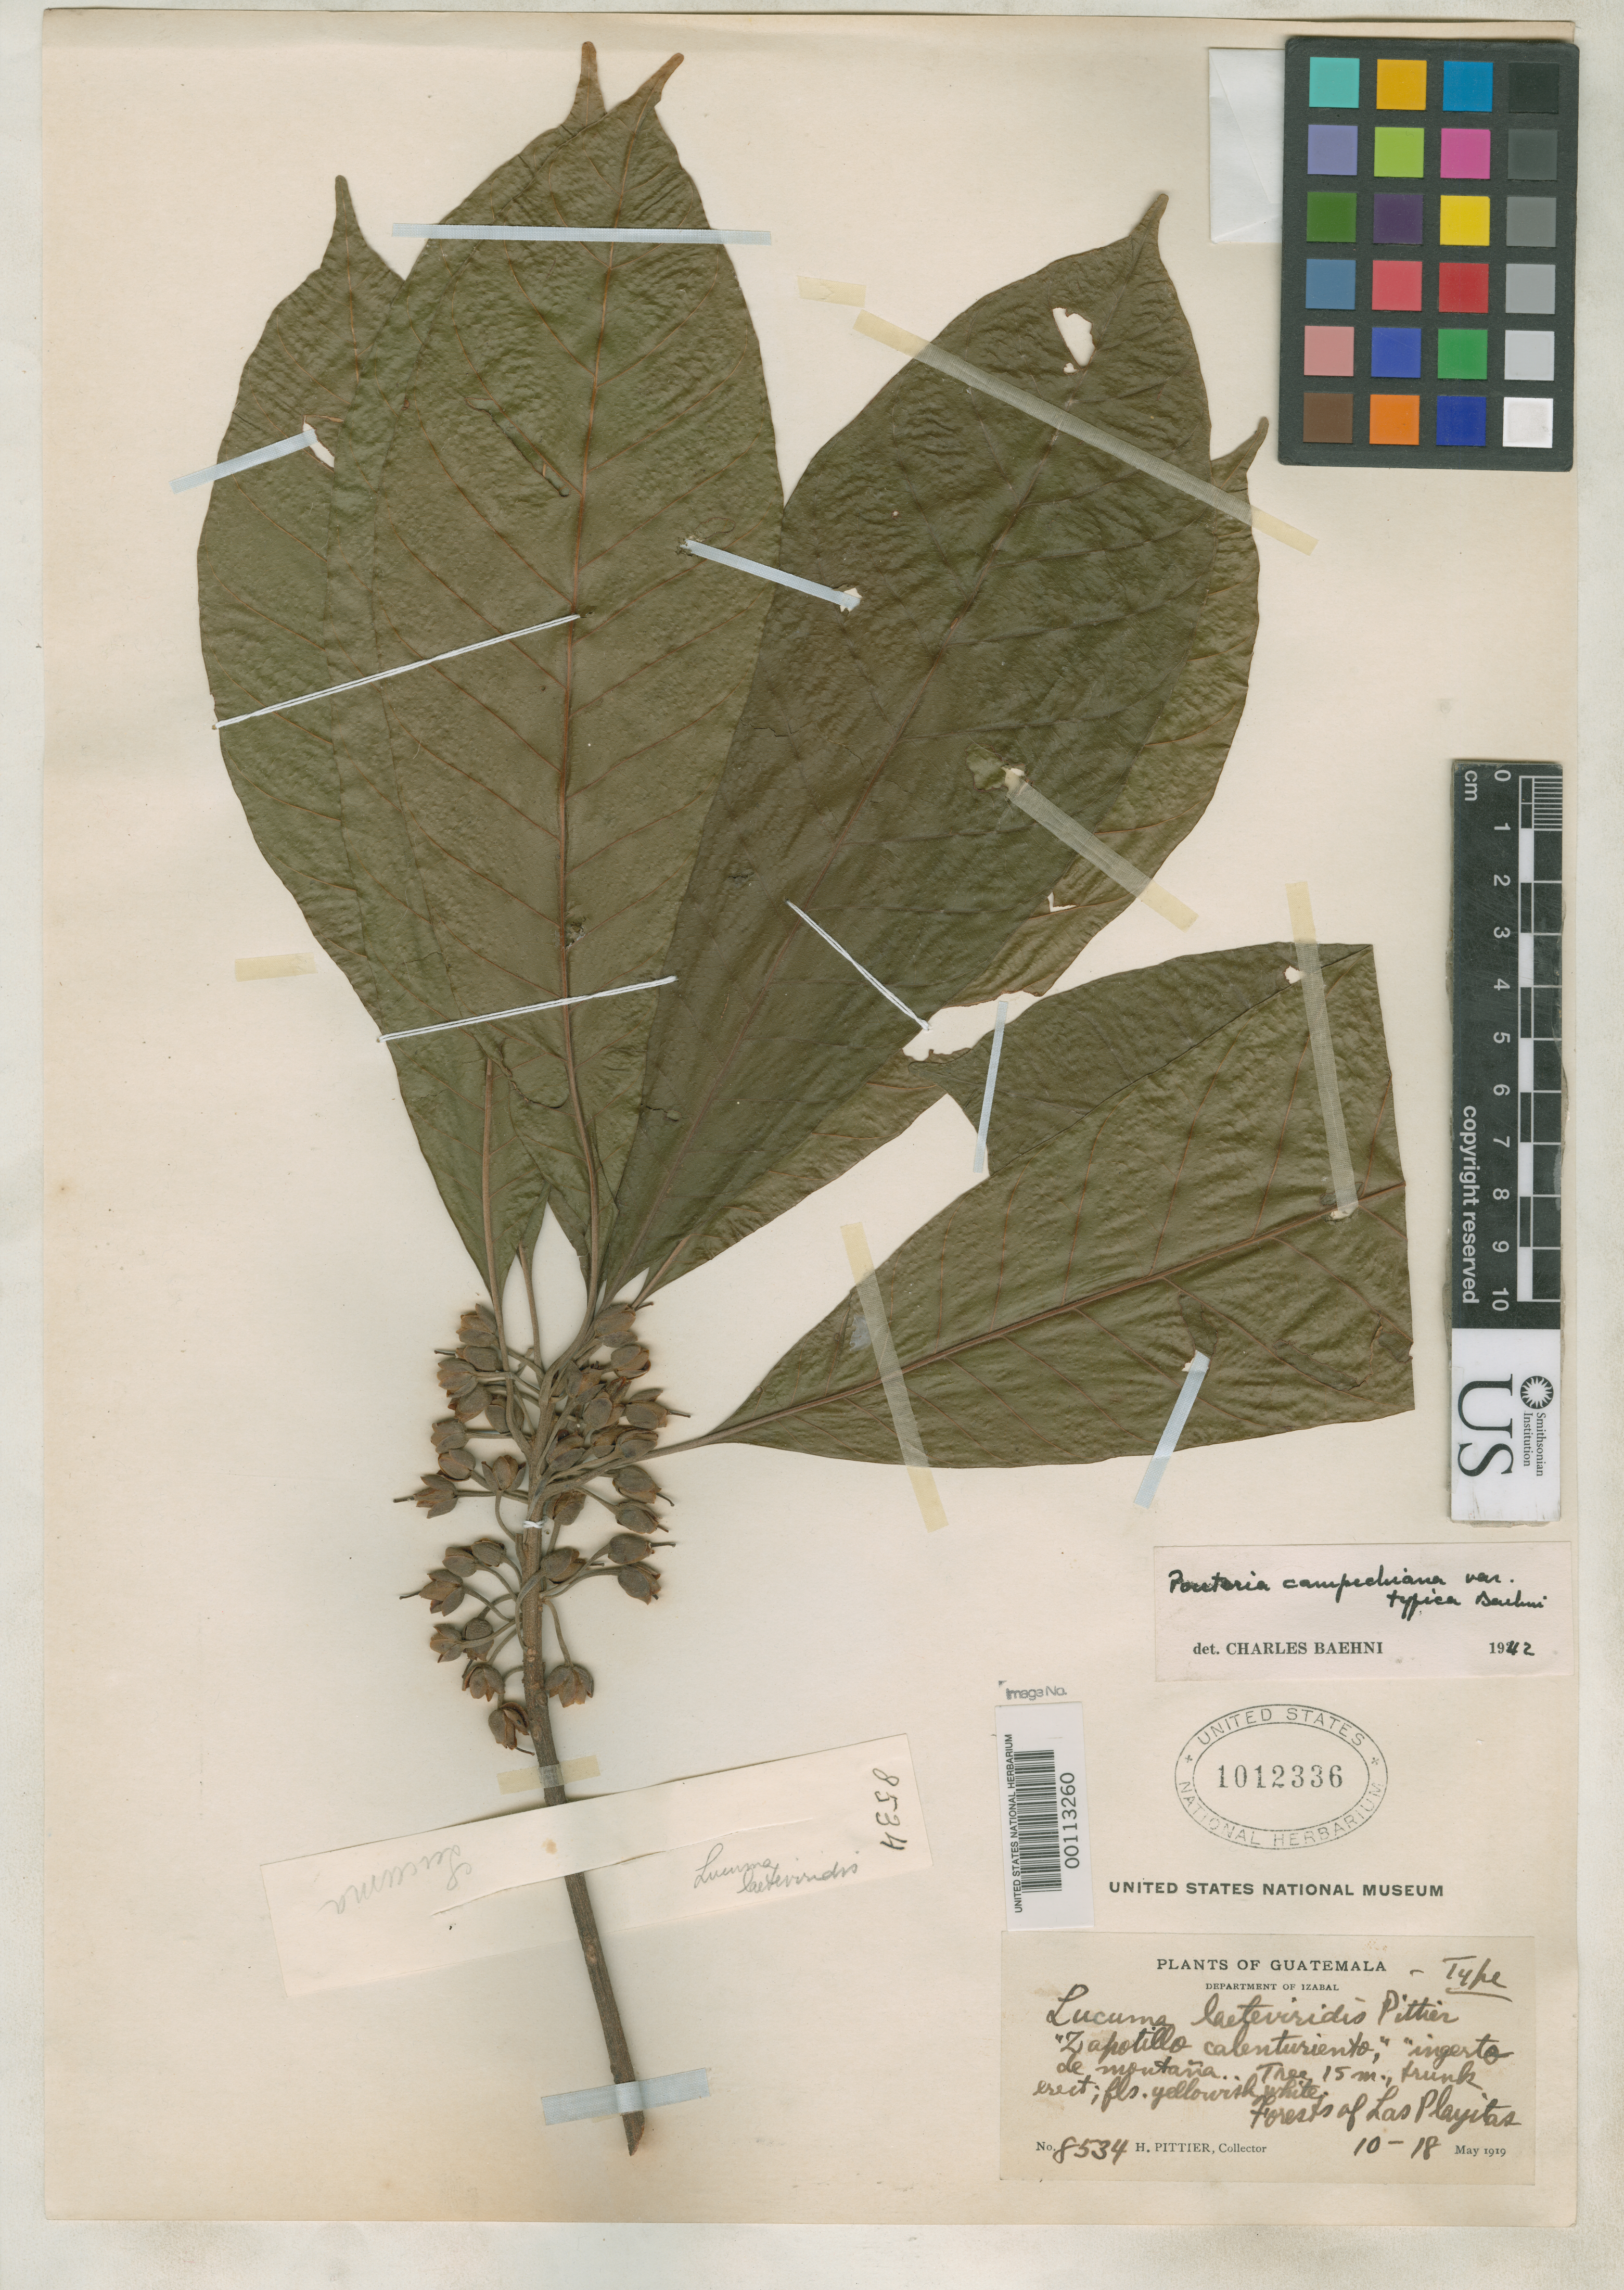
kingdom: Plantae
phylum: Tracheophyta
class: Magnoliopsida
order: Ericales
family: Sapotaceae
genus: Lucuma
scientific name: Lucuma laeteviridis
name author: Pittier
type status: Holotype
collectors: H. F. Pittier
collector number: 8534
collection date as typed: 18 May 1919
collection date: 1919-05-18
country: Guatemala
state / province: Izabal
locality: Las Playitas.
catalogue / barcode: US 1012336